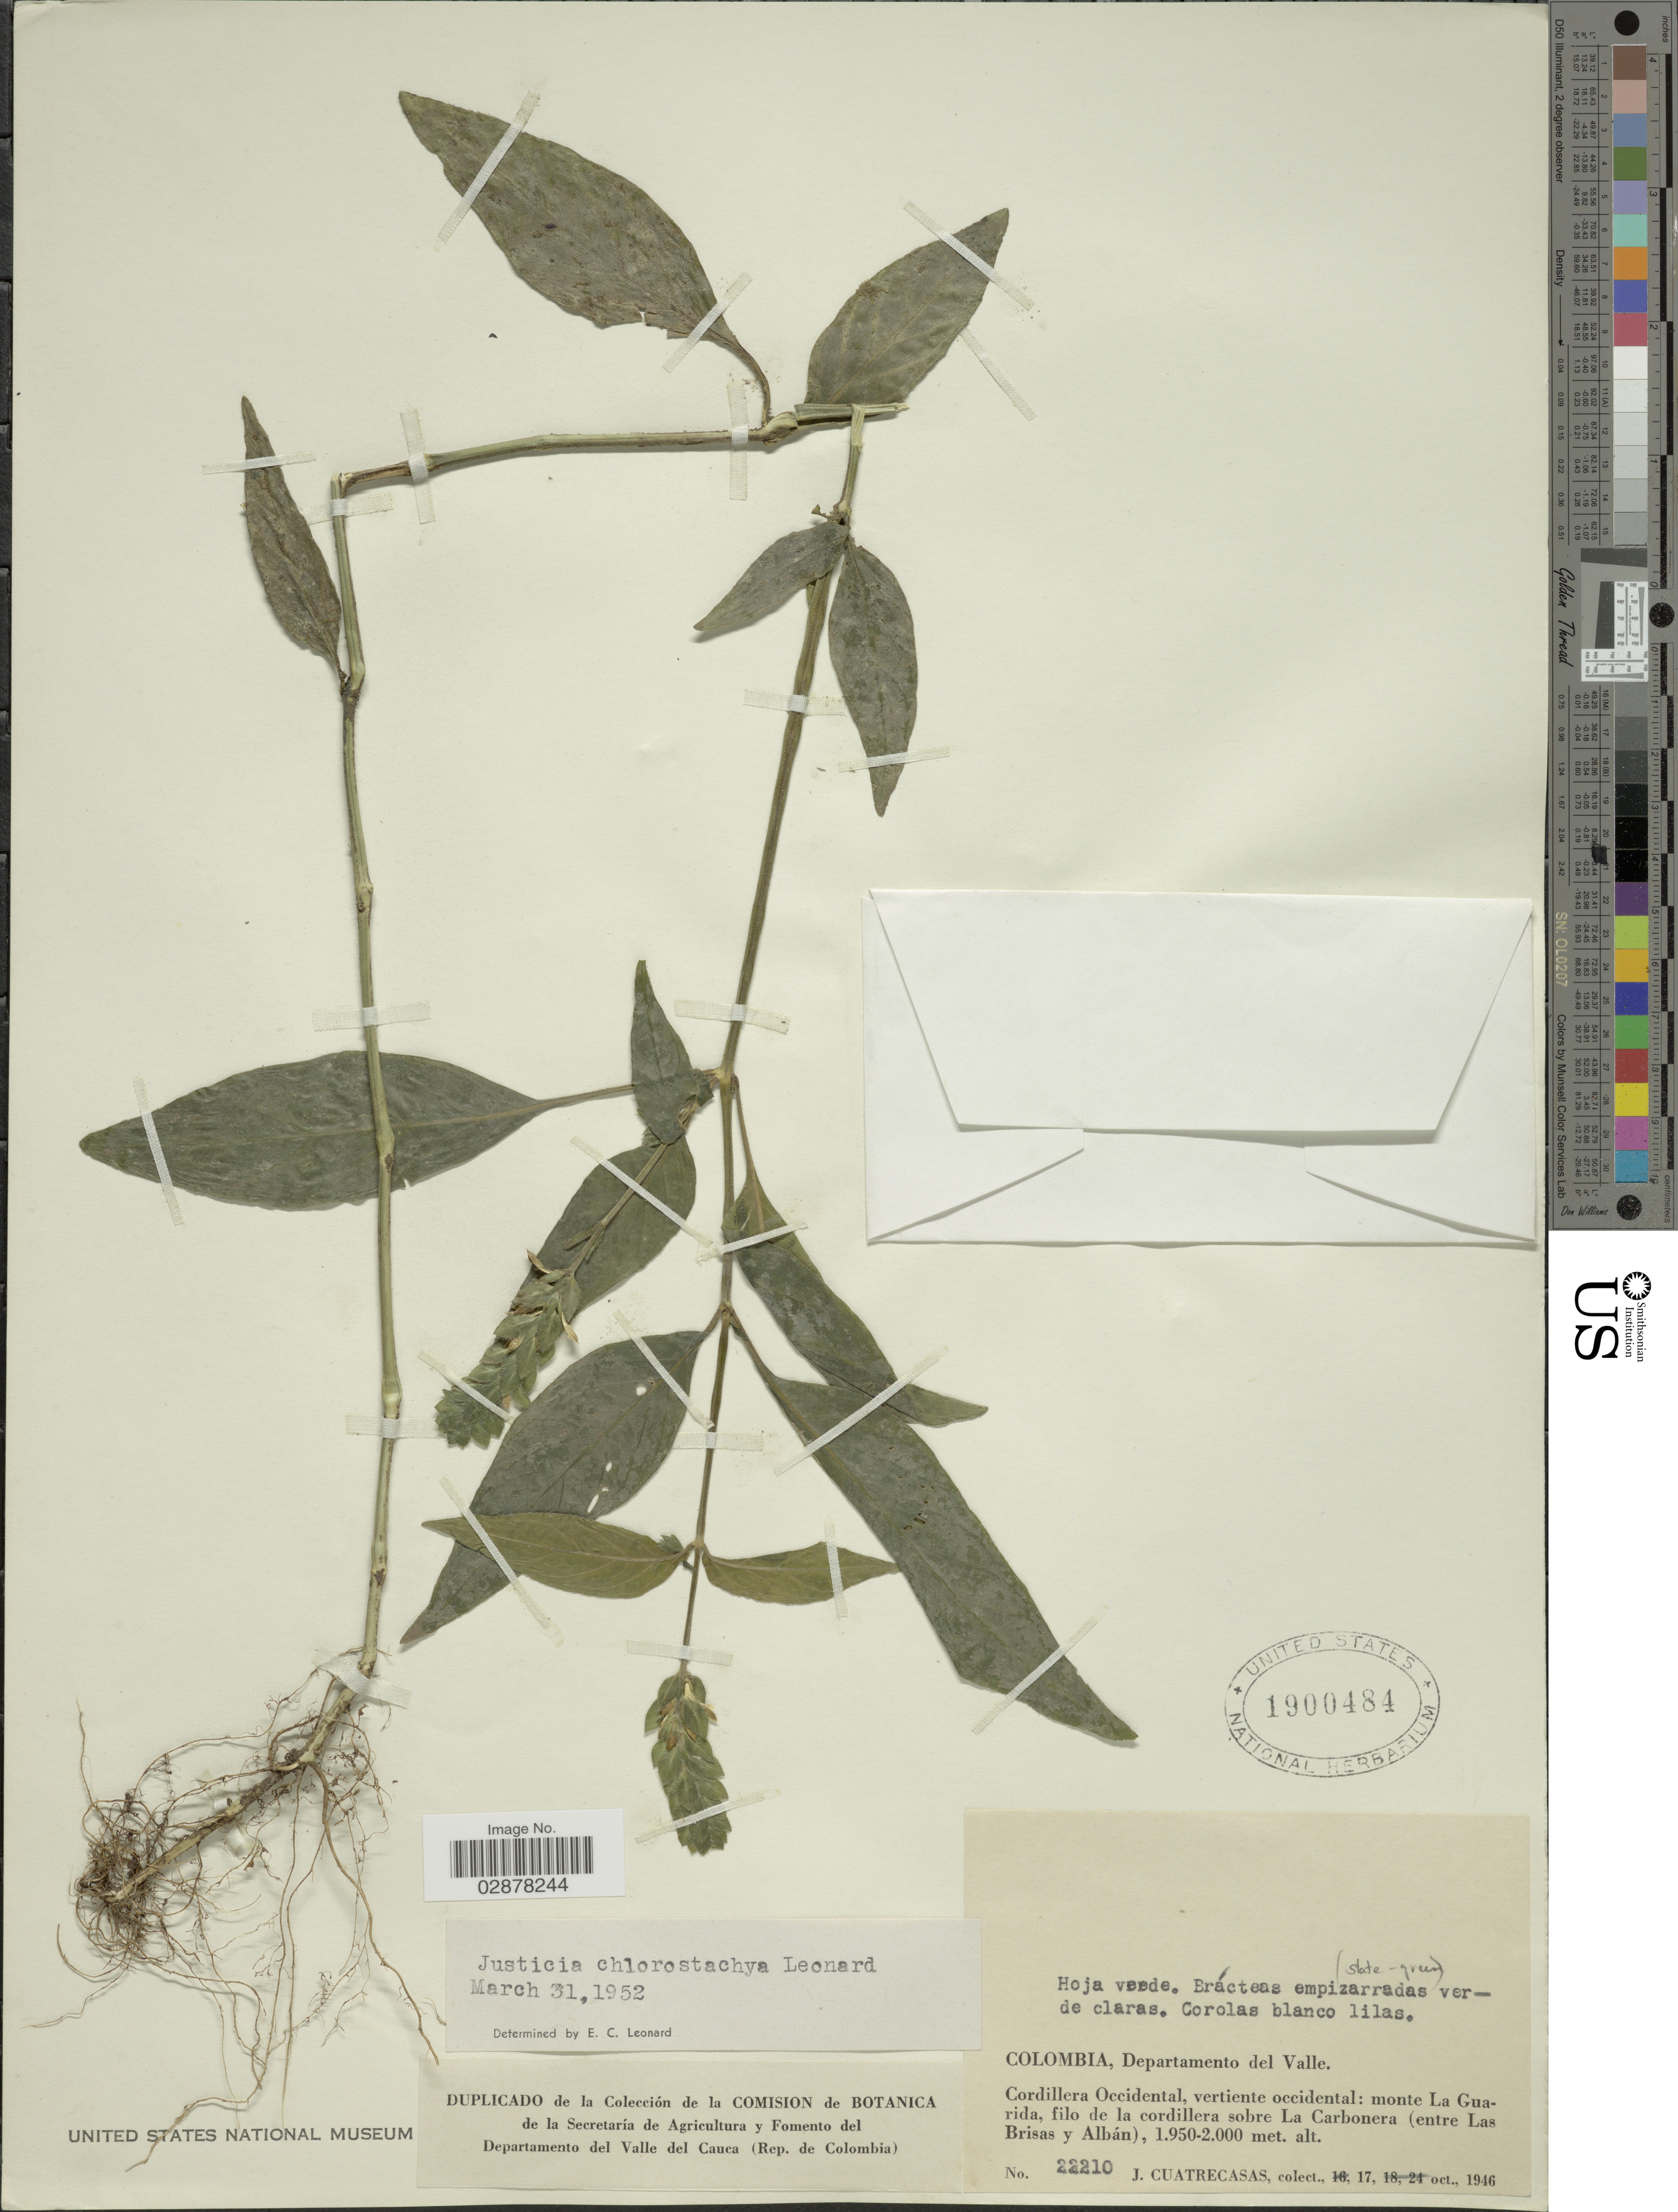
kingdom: Plantae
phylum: Tracheophyta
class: Magnoliopsida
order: Lamiales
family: Acanthaceae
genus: Justicia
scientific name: Justicia chlorostachya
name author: Leonard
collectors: J. Cuatrecasas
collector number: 22210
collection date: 1946-10-17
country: Colombia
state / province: Valle del Cauca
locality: Departamento del Valle, Cordillera Occidental, vertiente occidental, monte La Guarida, filo de la cordillera sobre La Carbonera (entre Las Brisas y Albán).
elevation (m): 1950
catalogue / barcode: US 1900484